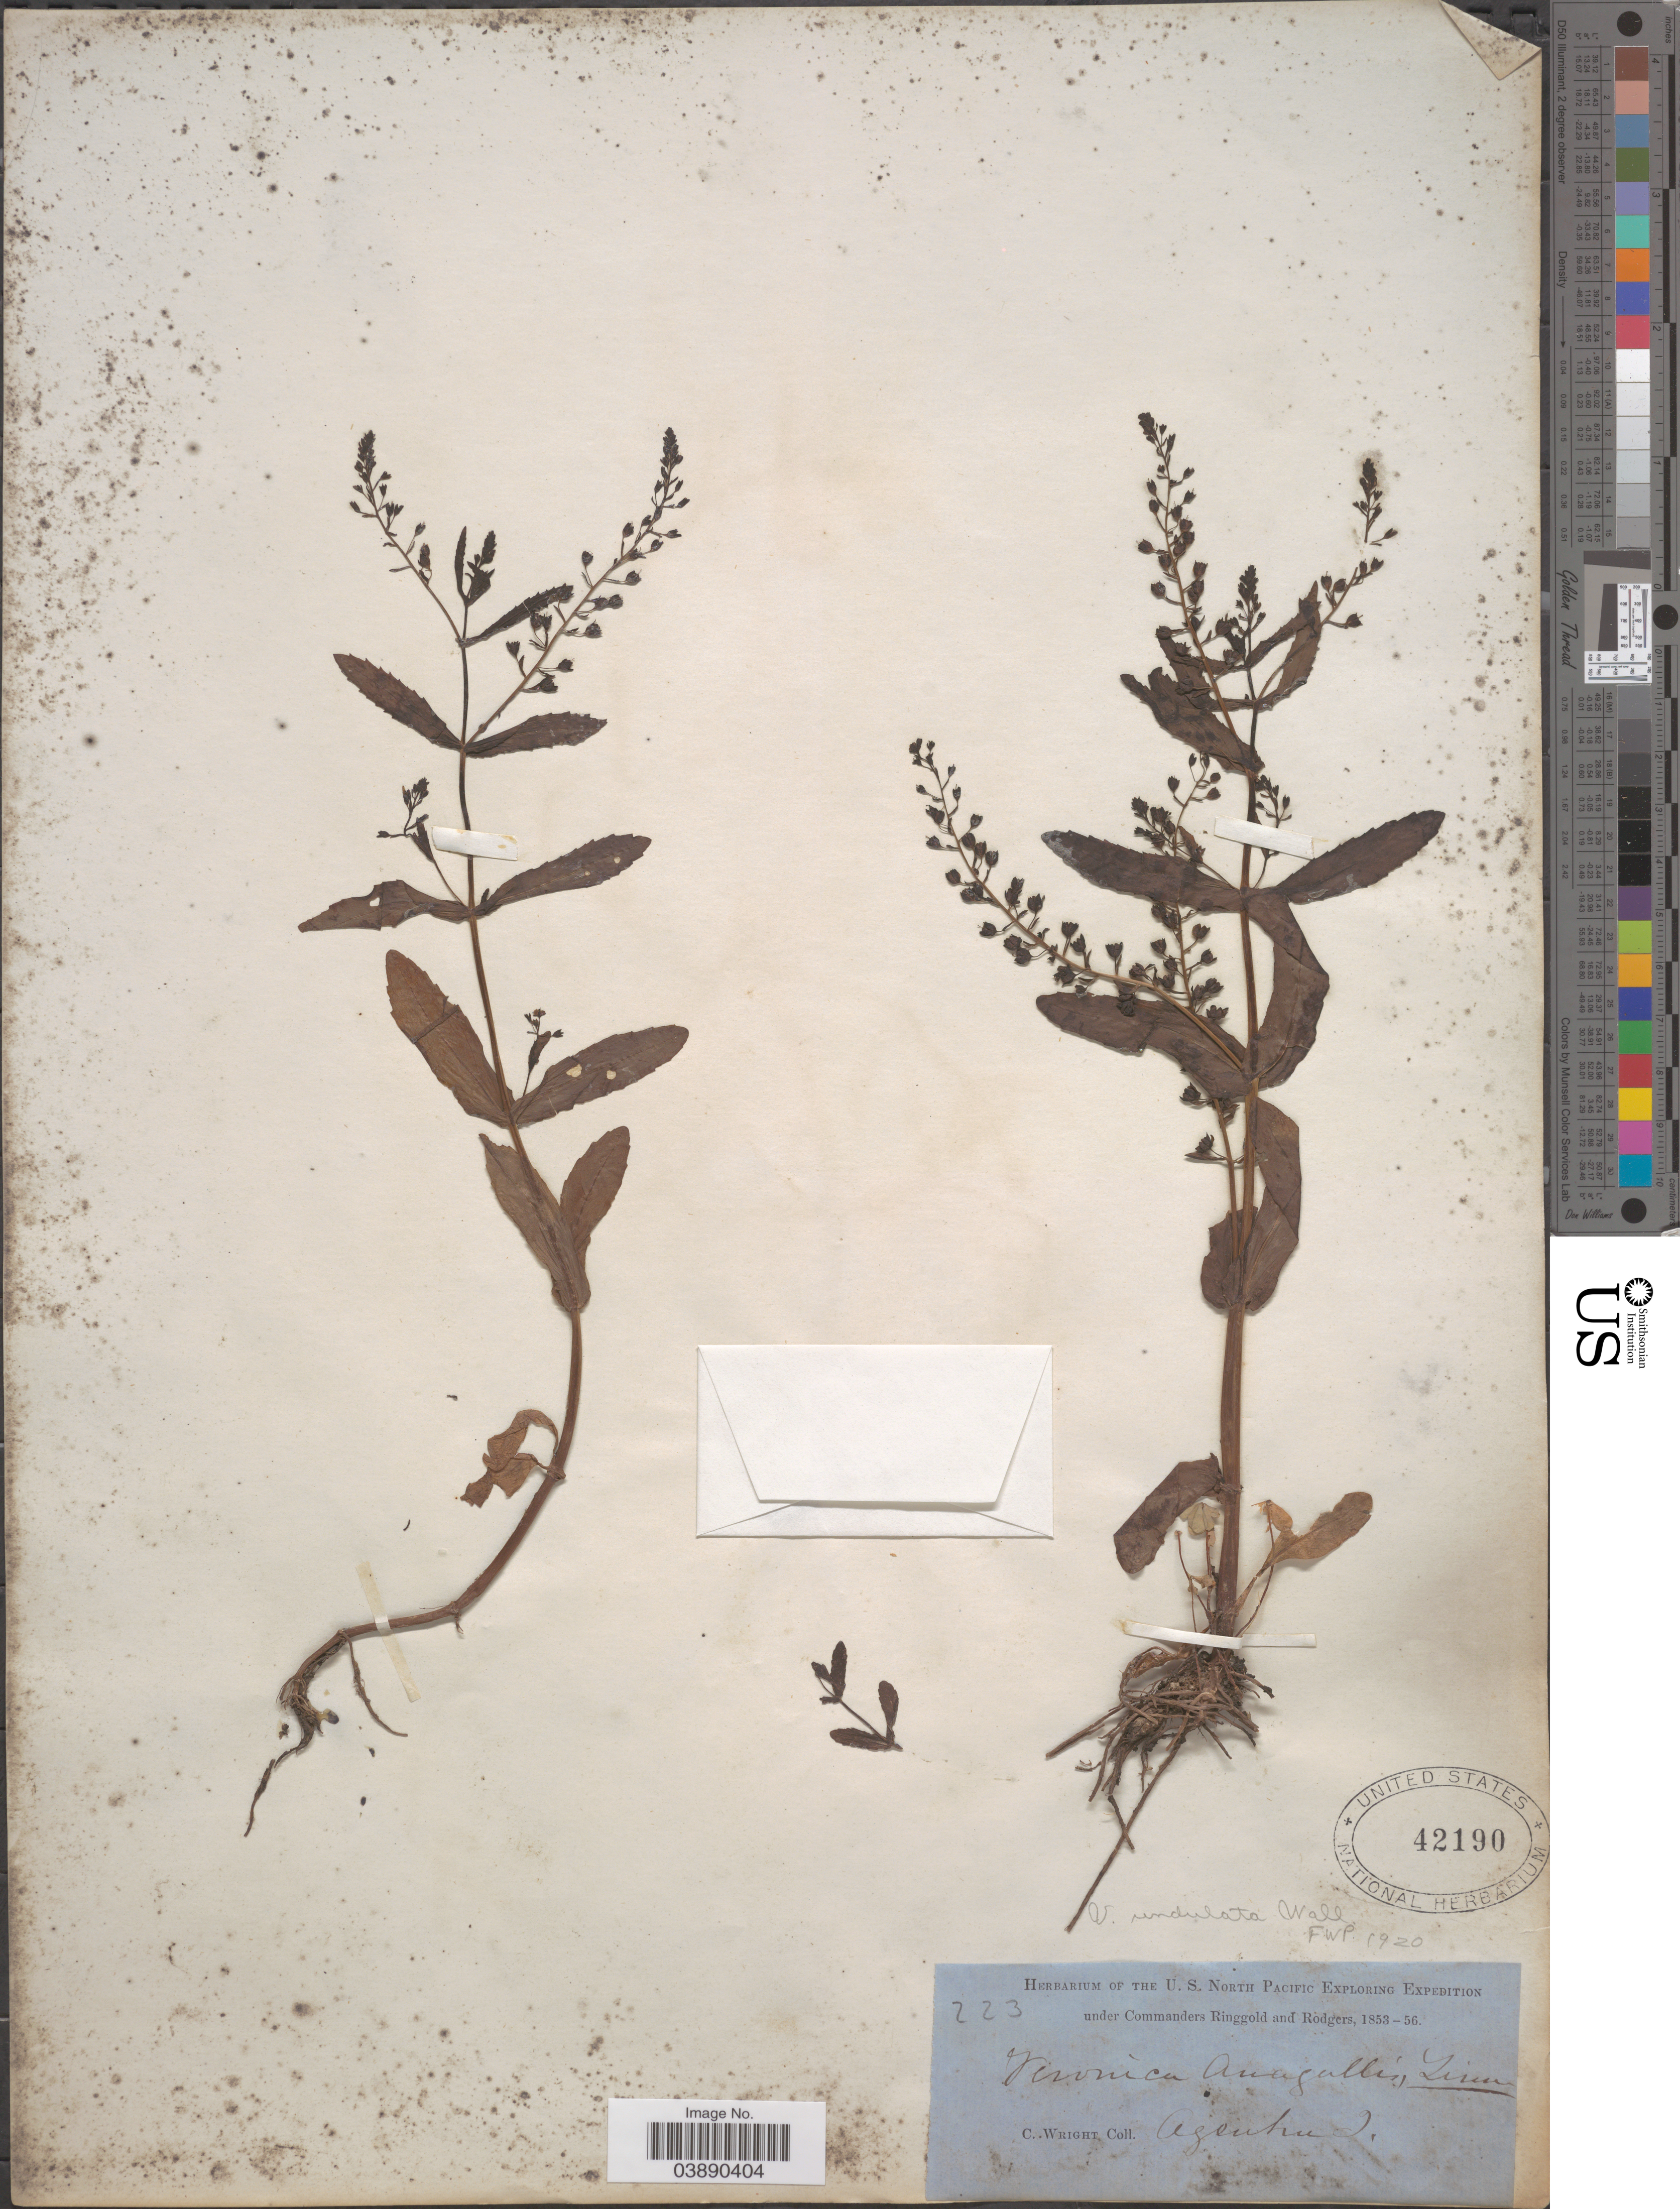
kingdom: Plantae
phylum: Tracheophyta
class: Magnoliopsida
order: Lamiales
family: Plantaginaceae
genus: Veronica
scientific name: Veronica undulata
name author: Wall.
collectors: C. Wright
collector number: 223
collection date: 1853/1856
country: Japan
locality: Agenhu I.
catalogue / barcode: US 42190